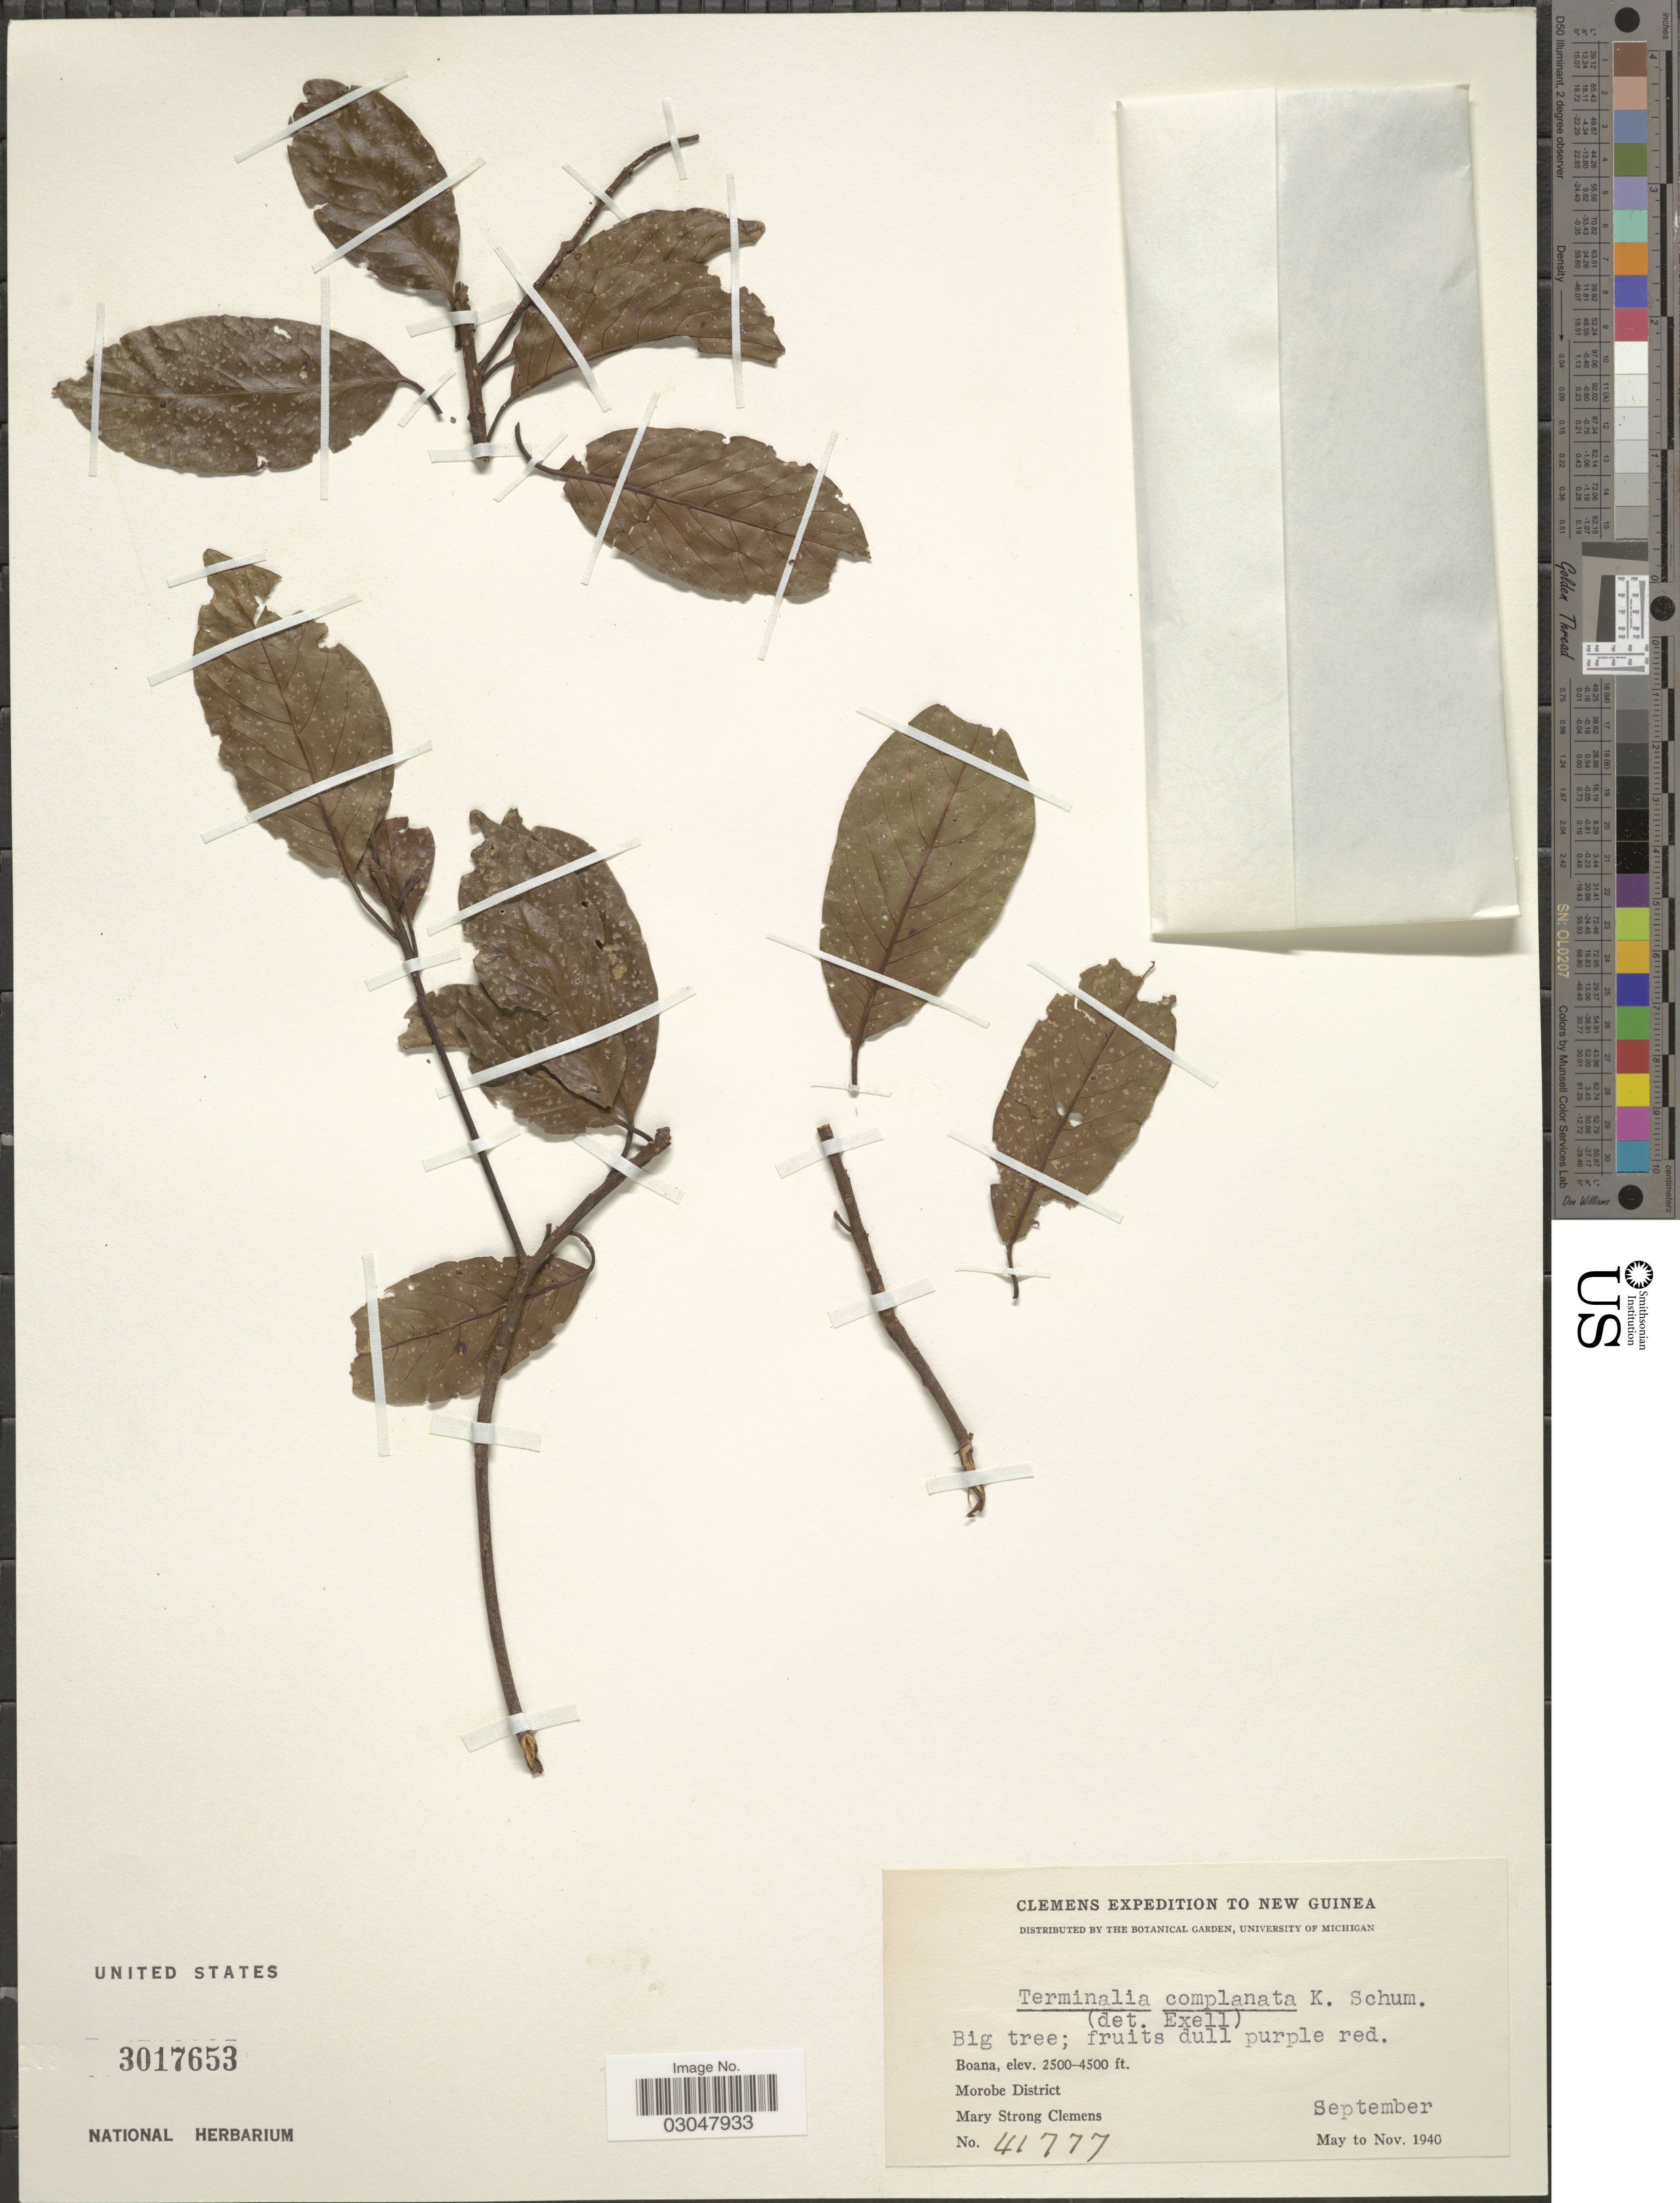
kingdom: Plantae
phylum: Tracheophyta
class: Magnoliopsida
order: Myrtales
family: Combretaceae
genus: Terminalia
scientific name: Terminalia complanata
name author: K. Schum.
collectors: M. S. Clemens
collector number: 41777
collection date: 1940-09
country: Papua New Guinea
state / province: Morobe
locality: New Guinea. Boana. Morobe District.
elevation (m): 762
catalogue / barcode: US 3107653